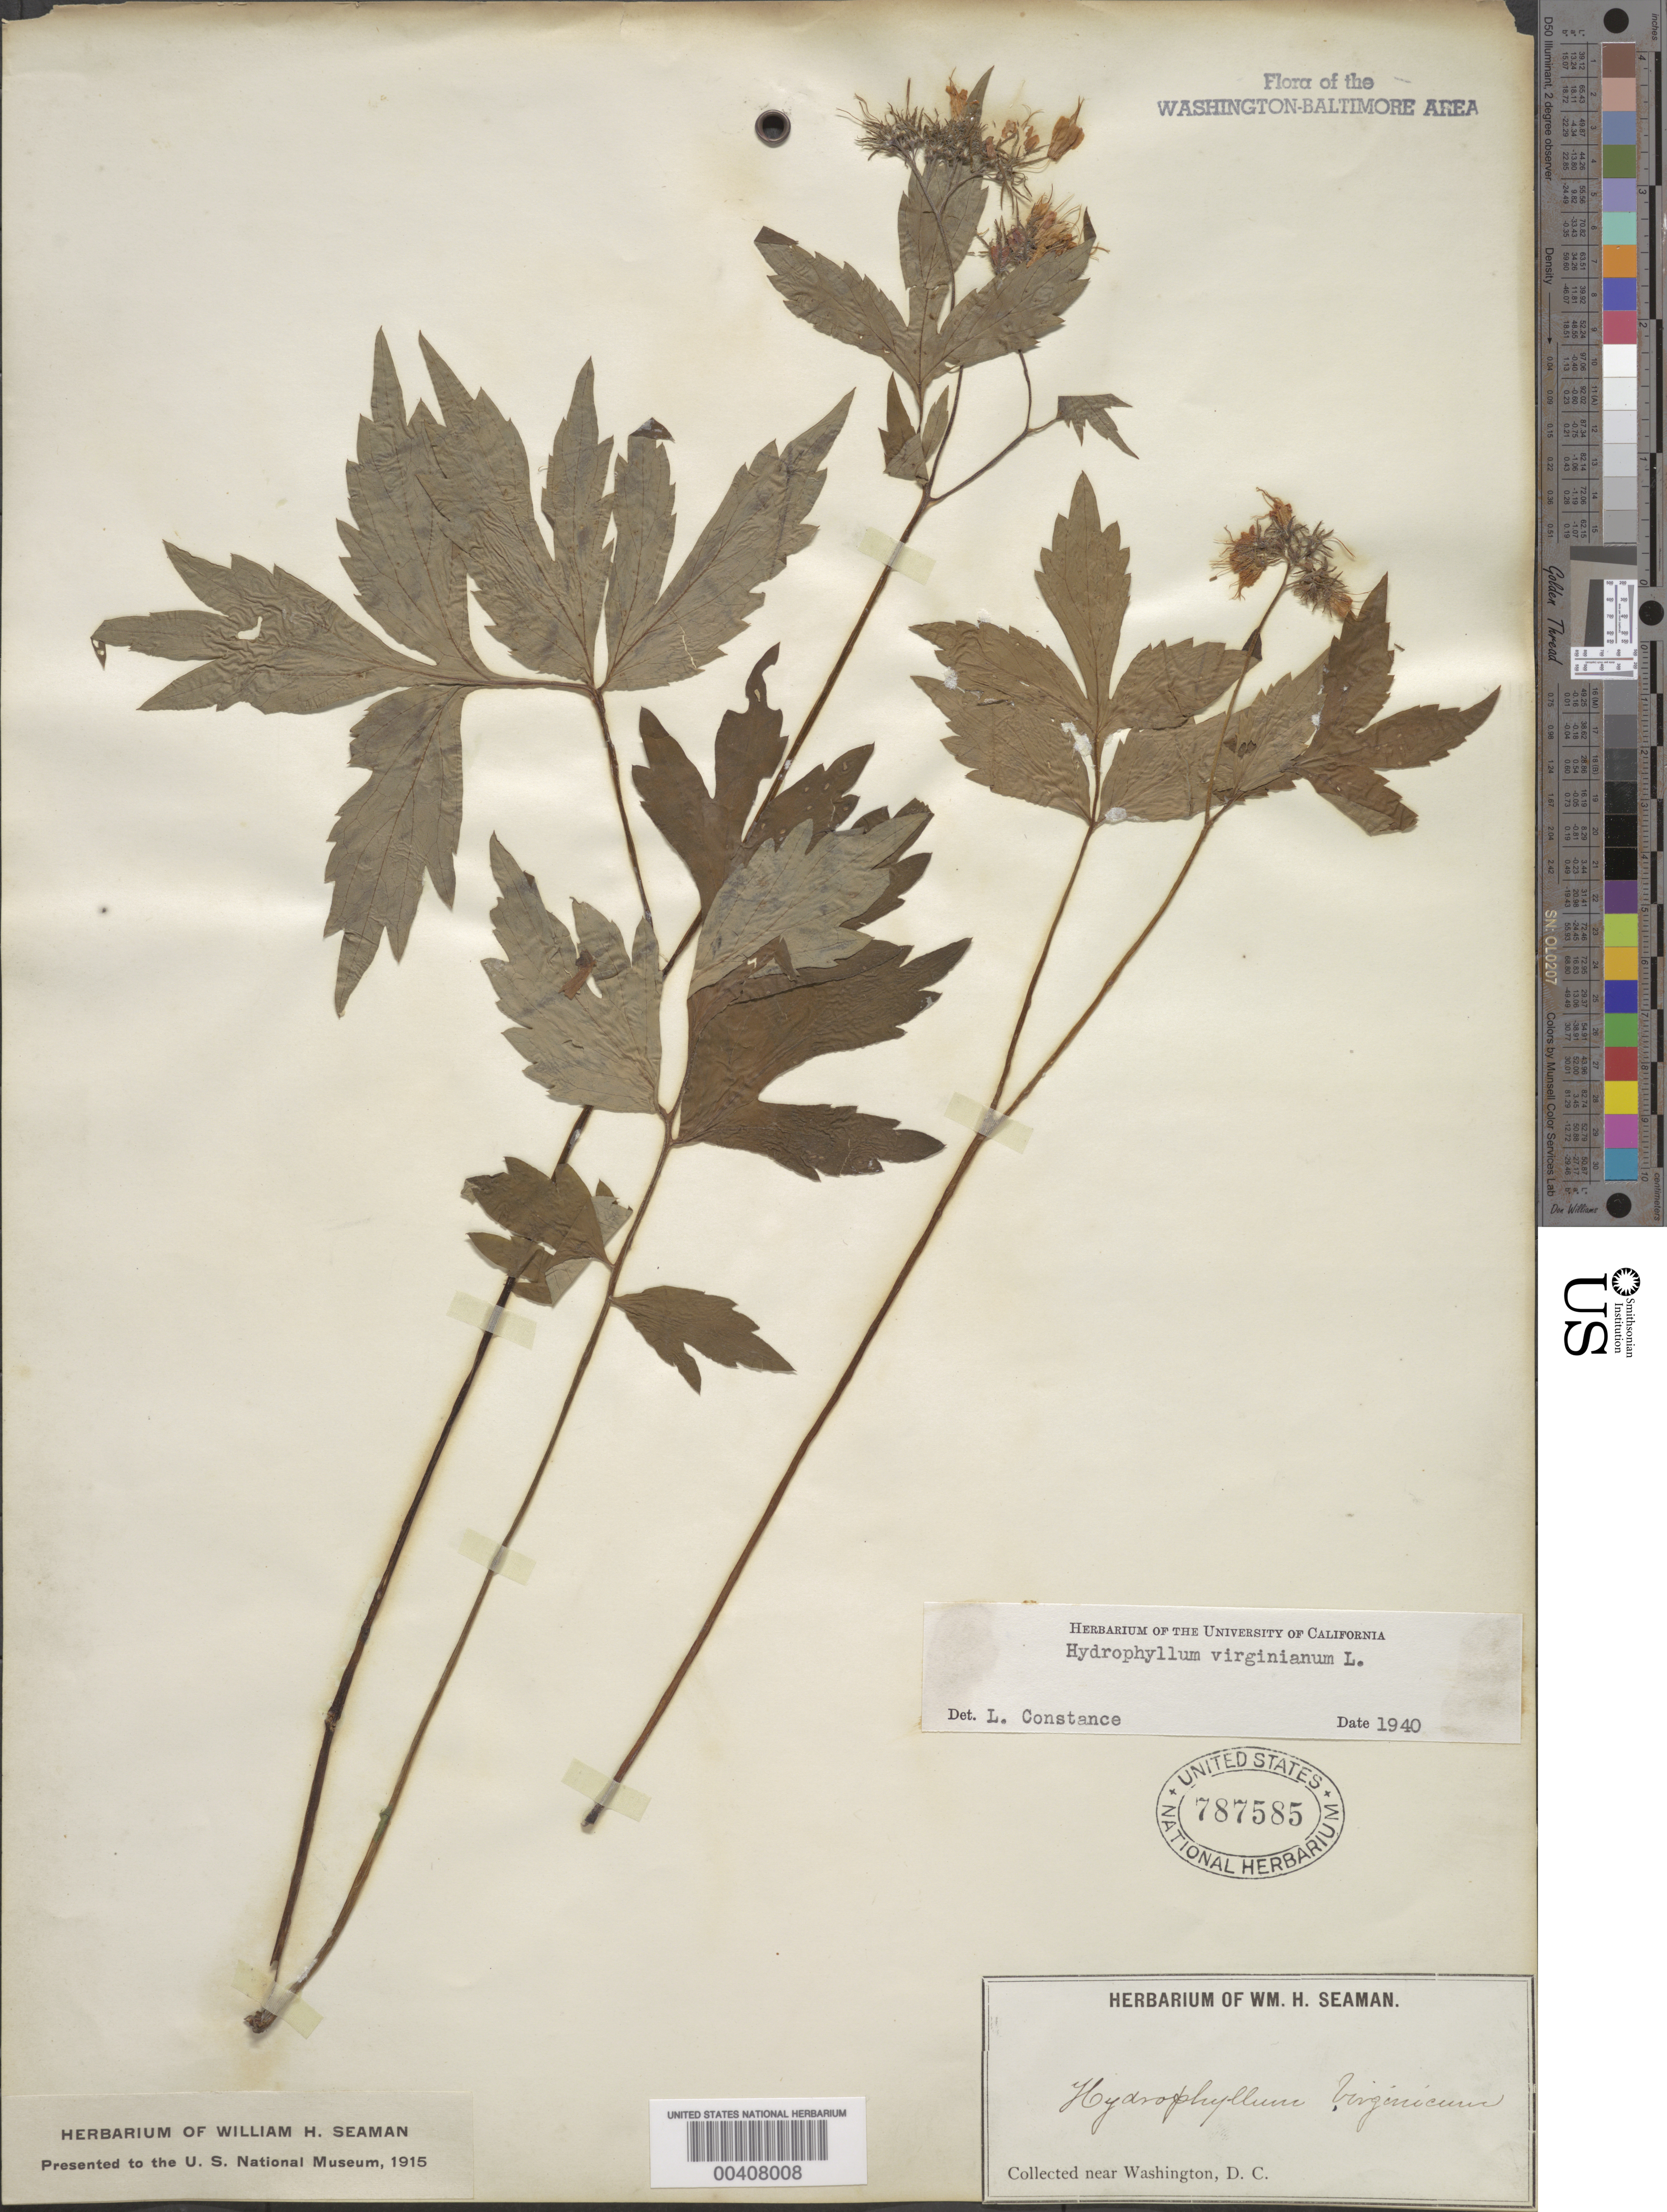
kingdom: Plantae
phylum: Tracheophyta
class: Magnoliopsida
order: Boraginales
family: Hydrophyllaceae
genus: Hydrophyllum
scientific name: Hydrophyllum virginianum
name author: L.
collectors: W. Seaman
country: United States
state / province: District of Columbia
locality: Washington DC area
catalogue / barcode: US 787585